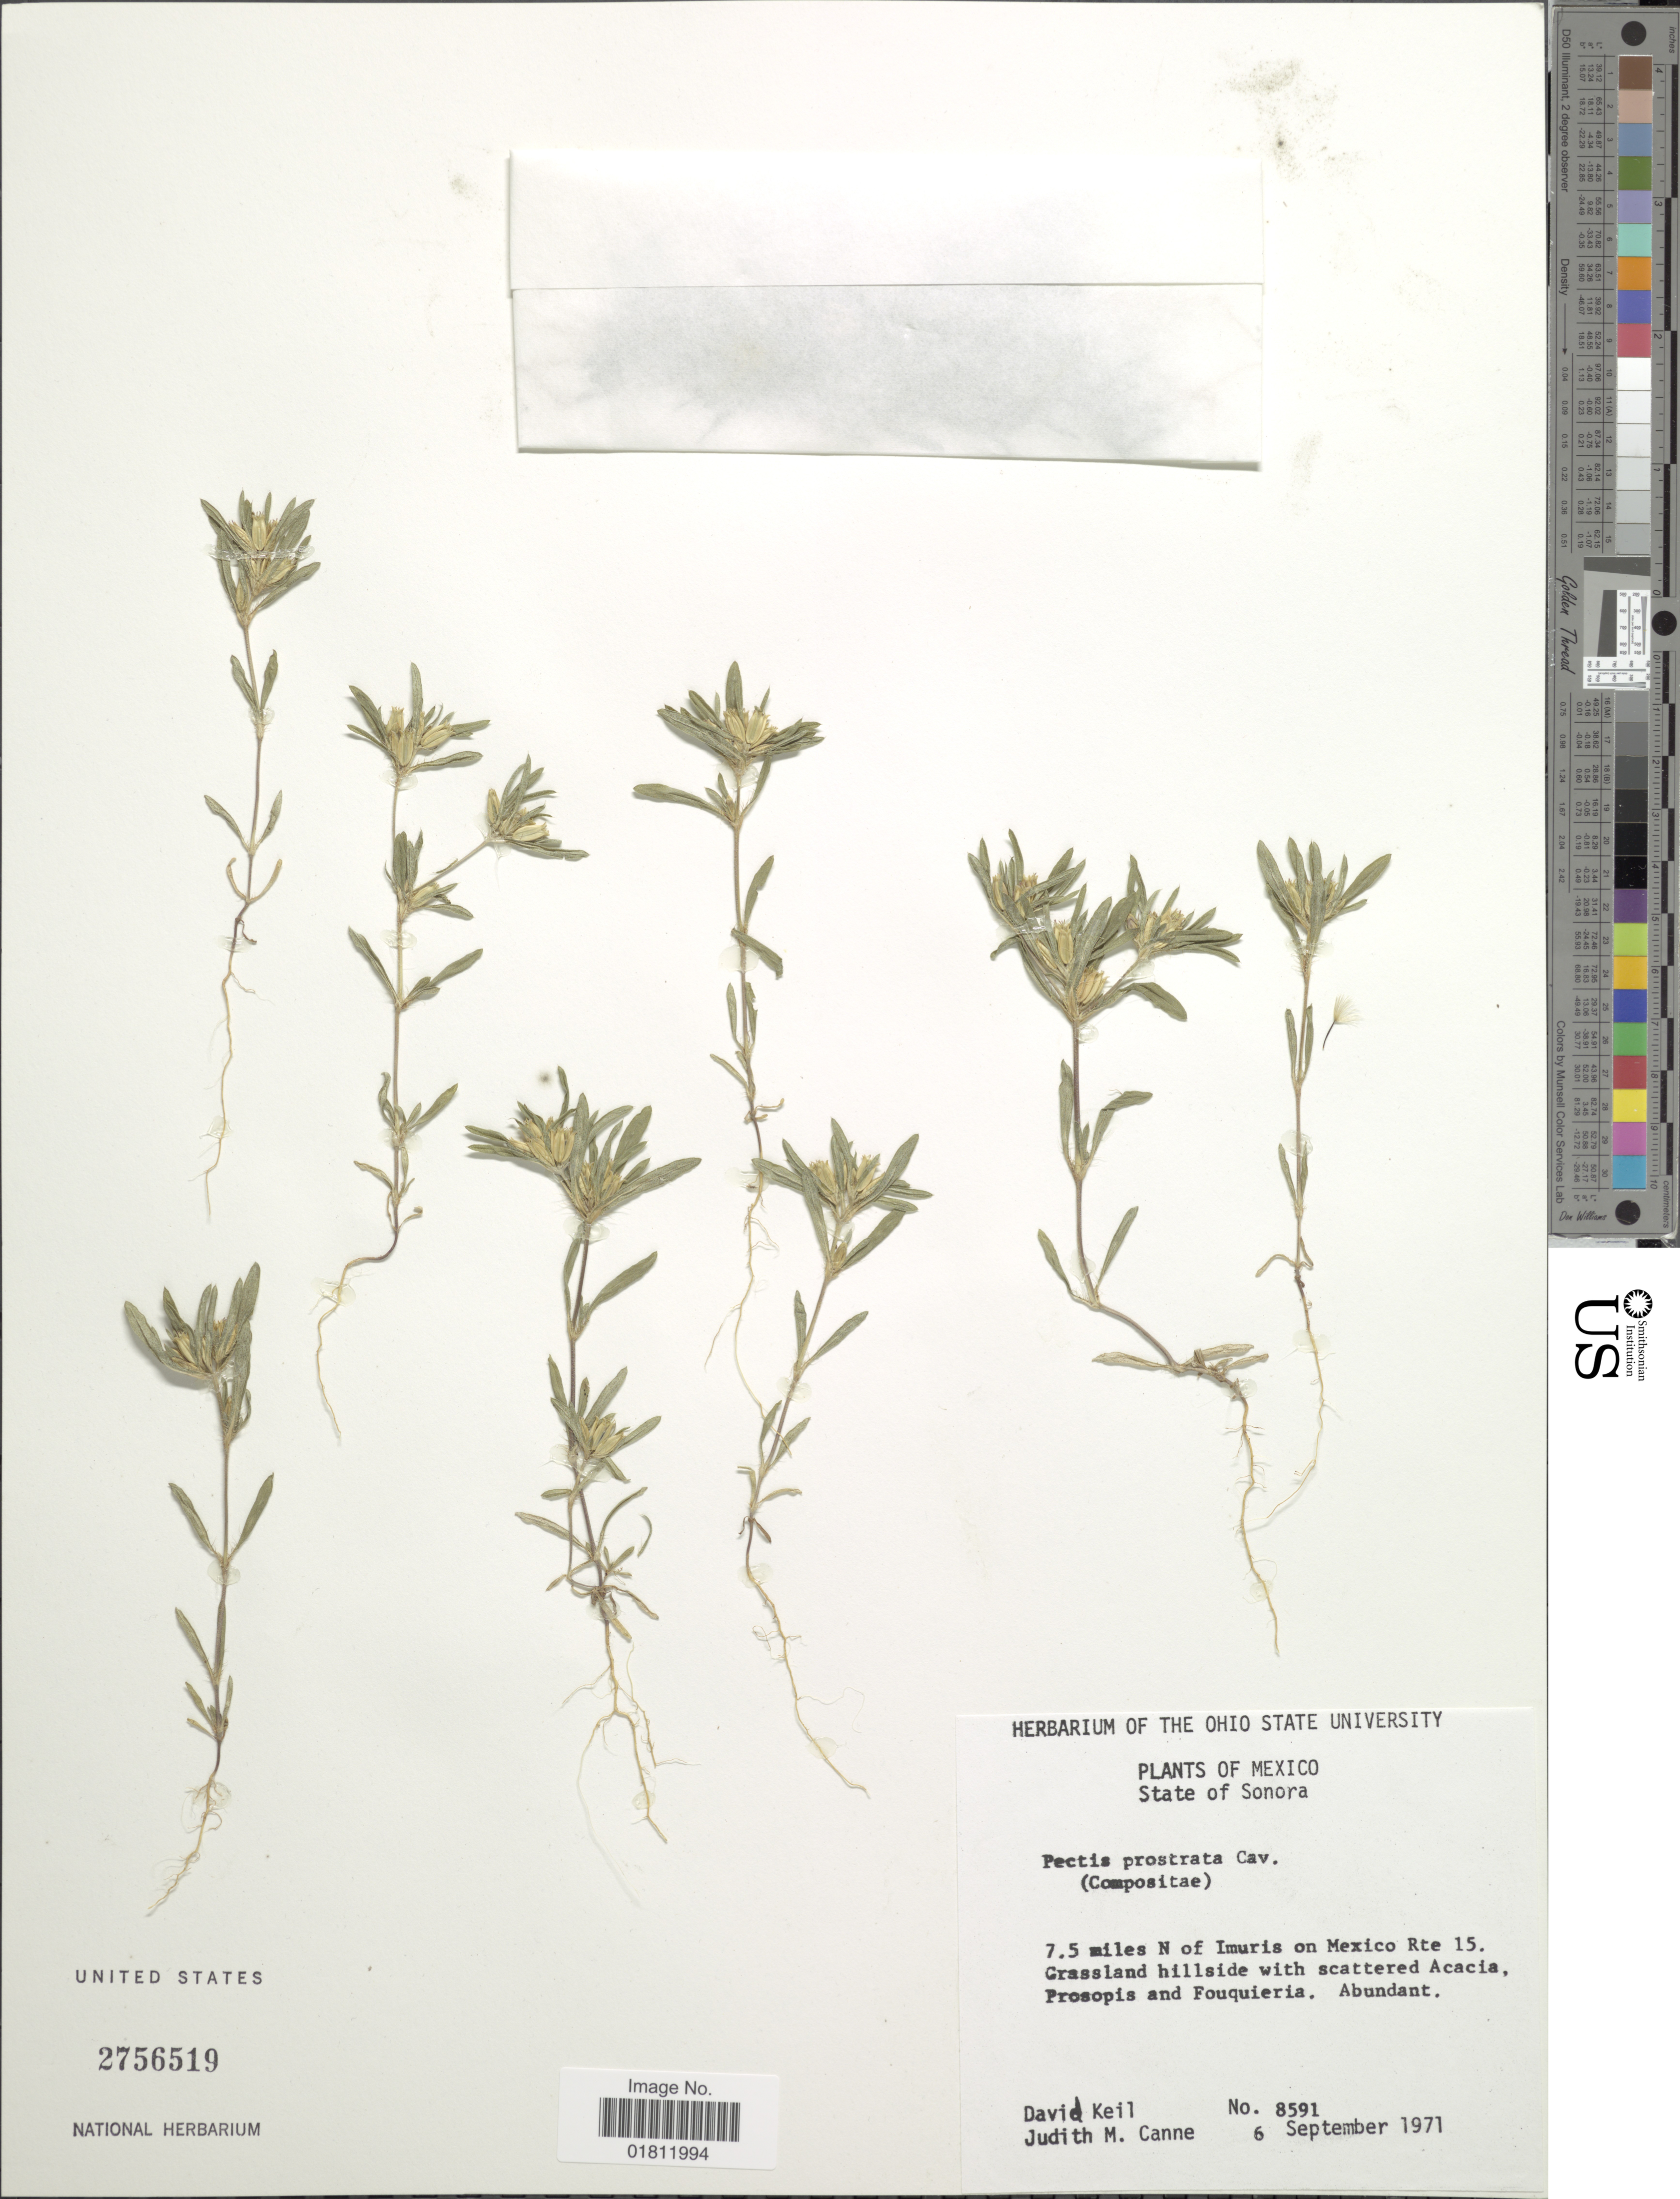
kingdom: Plantae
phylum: Tracheophyta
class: Magnoliopsida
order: Asterales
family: Asteraceae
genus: Pectis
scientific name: Pectis prostrata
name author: Cav.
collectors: D. J. Keil & J. M. Canne-Hilliker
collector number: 8591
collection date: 1971-09-06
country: Mexico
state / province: Sonora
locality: State of Sonora, 4 miles S of Imuris on Mexico Rte 15, Bouteloua grassland hillside.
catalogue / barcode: US 2756519